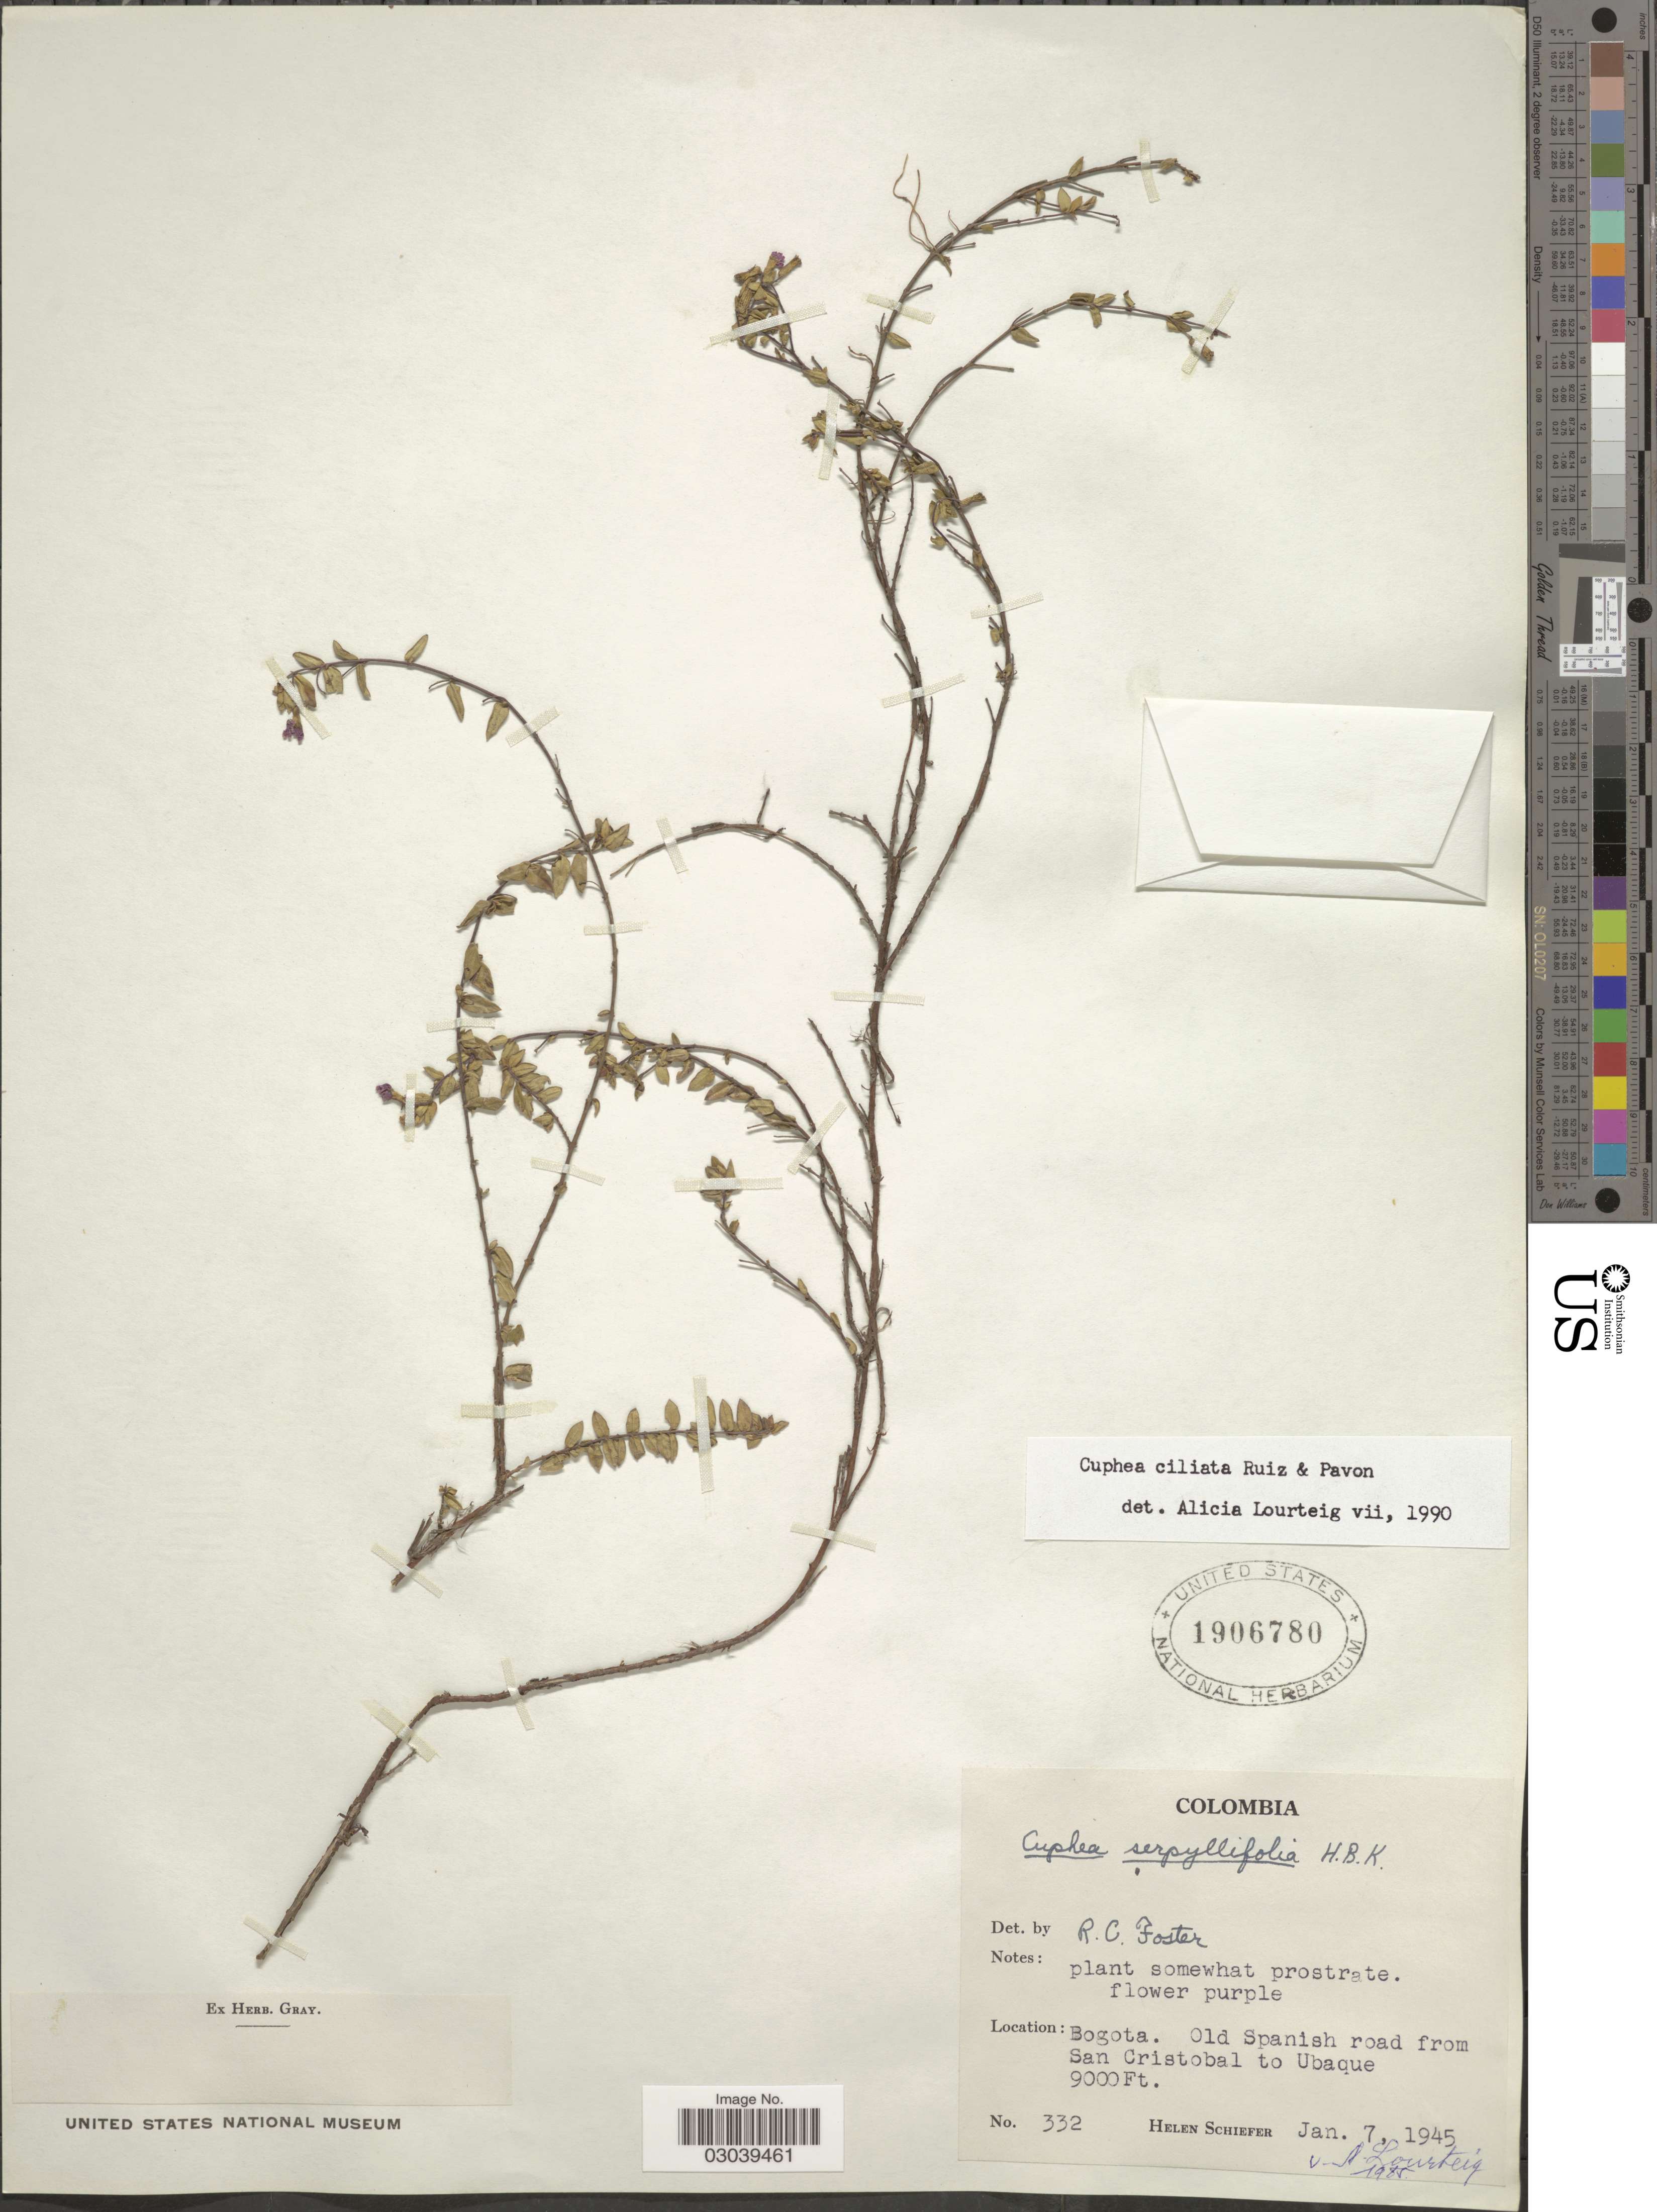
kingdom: Plantae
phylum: Tracheophyta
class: Magnoliopsida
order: Myrtales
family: Lythraceae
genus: Cuphea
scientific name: Cuphea ciliata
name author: Ruiz & Pav.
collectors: H. Schiefer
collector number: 332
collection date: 1945-01-07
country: Colombia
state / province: Bogota D.C.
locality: Bogota. Old Spanish road from San Cristobal to Ubaque.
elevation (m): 2743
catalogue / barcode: US 1906780